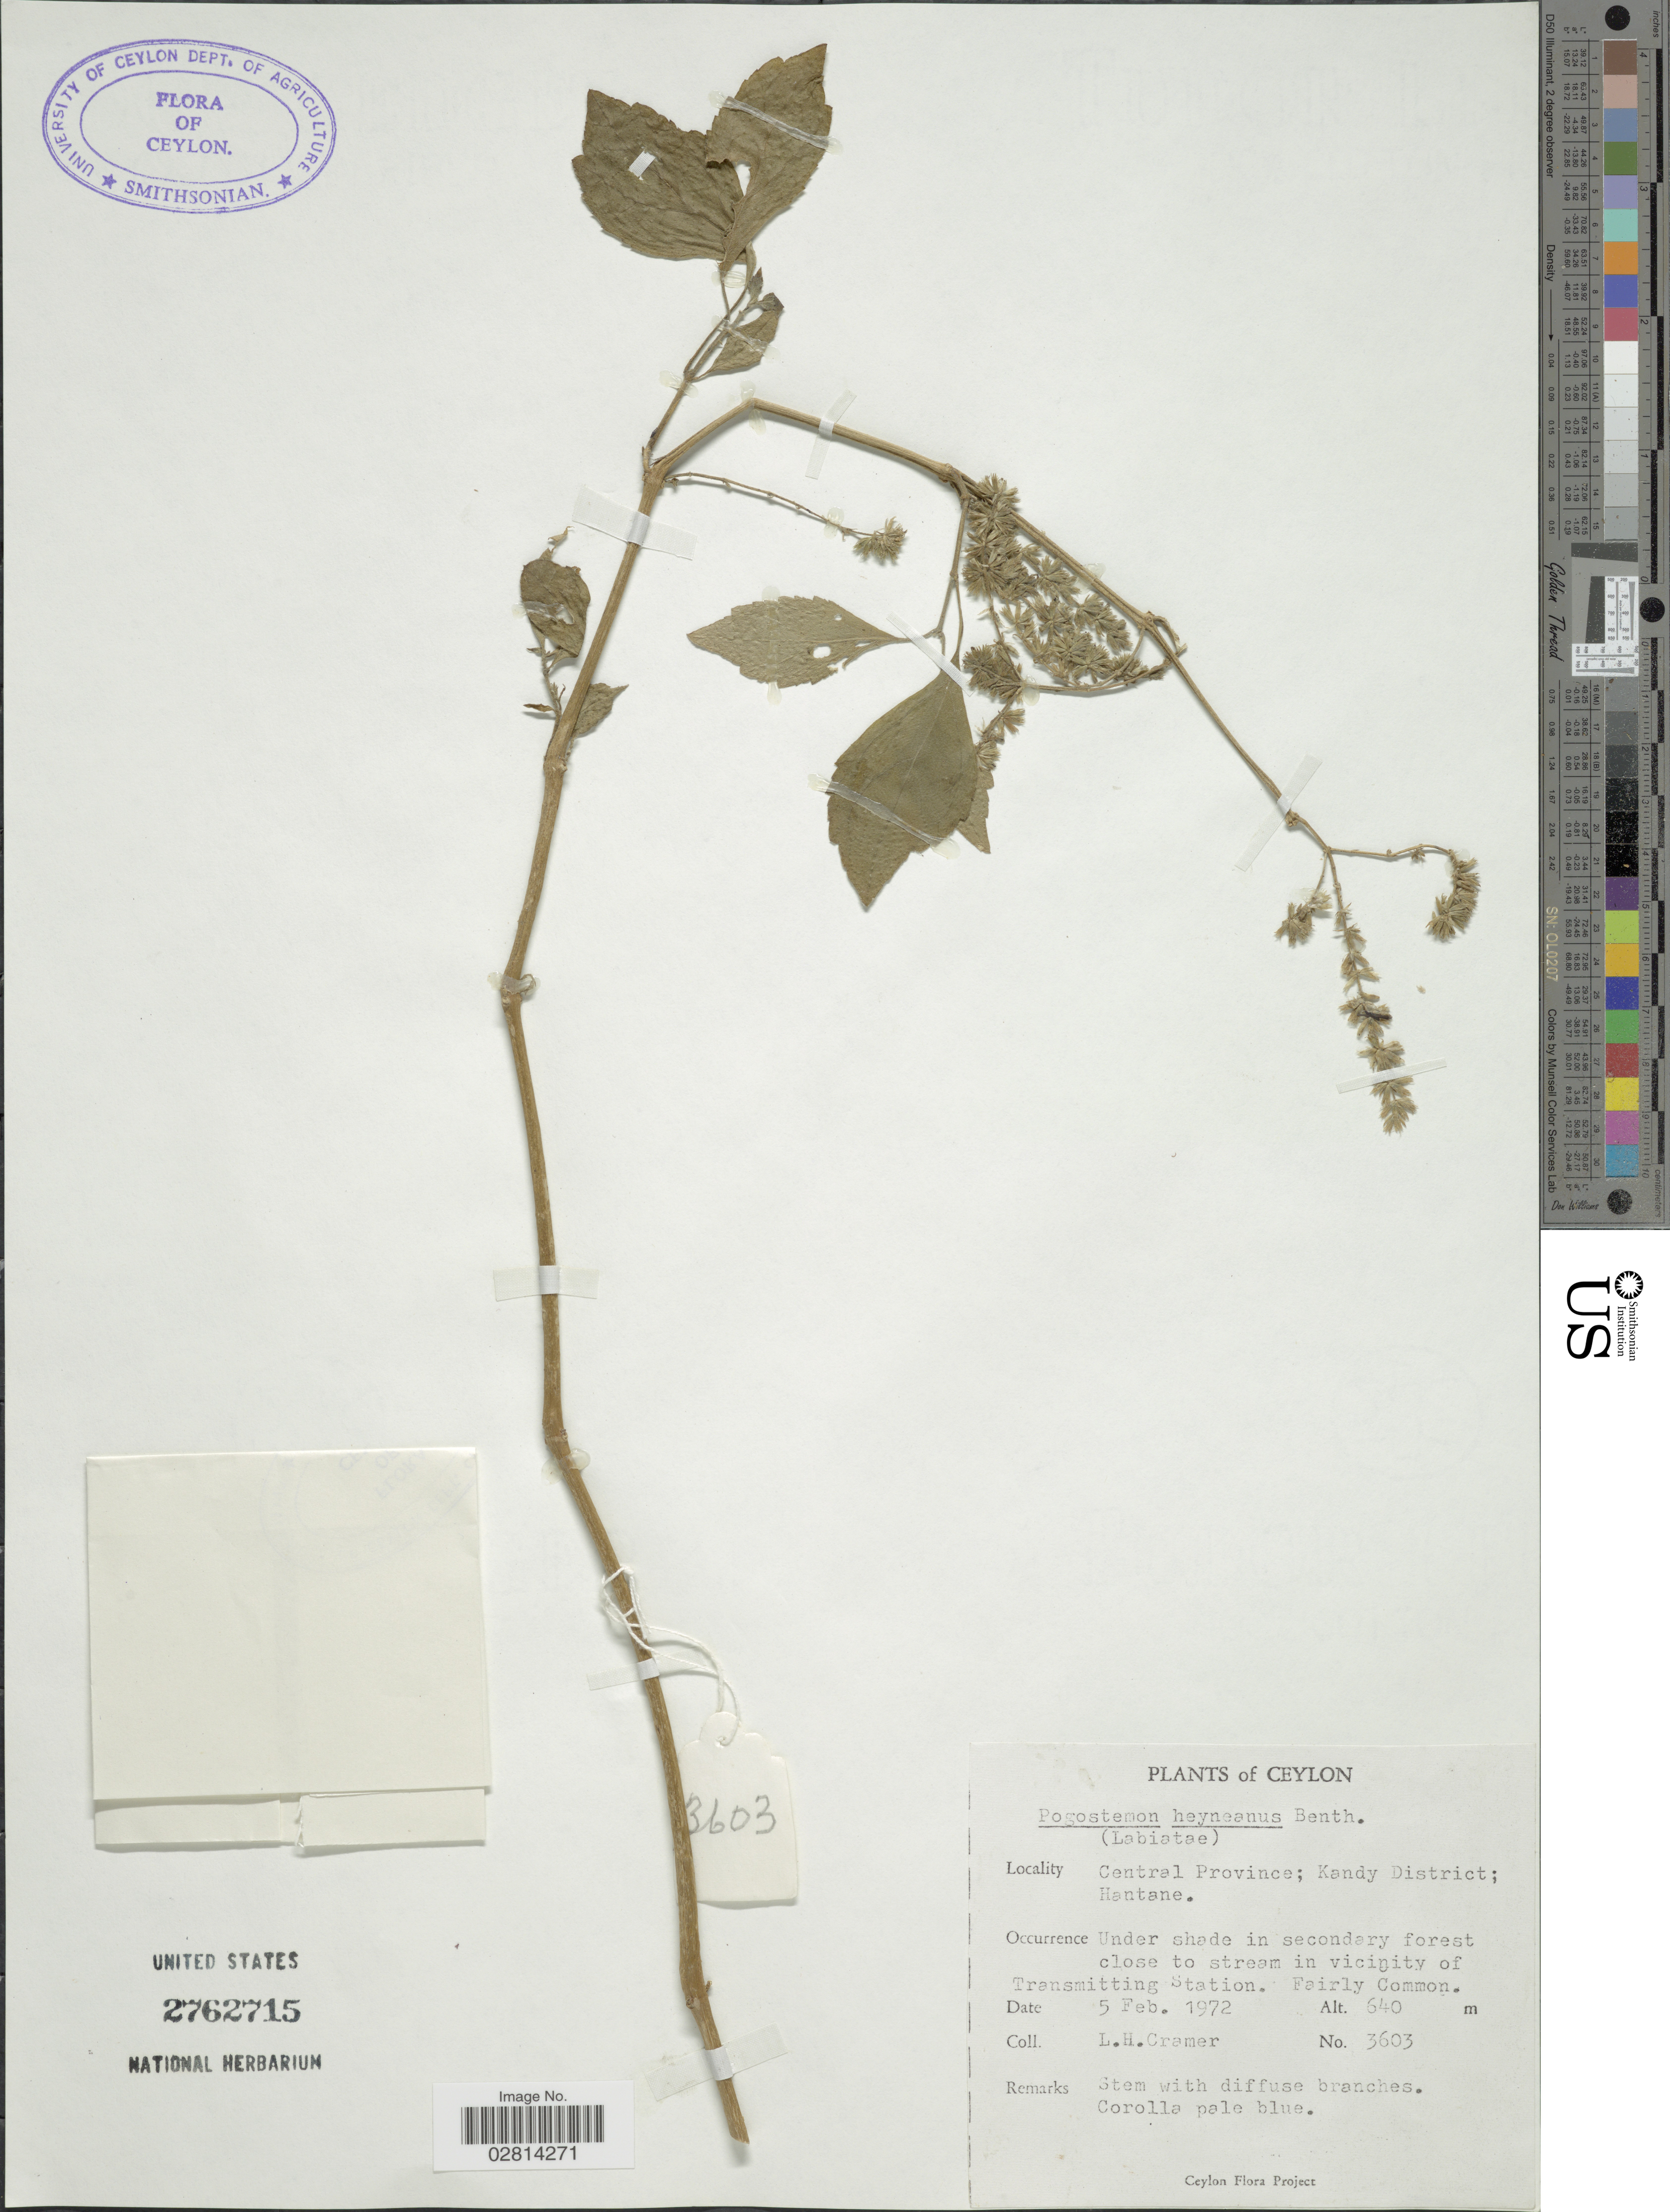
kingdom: Plantae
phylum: Tracheophyta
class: Magnoliopsida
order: Lamiales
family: Lamiaceae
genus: Pogostemon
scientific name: Pogostemon heyneanus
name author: Benth.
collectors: L. H. Cramer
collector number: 3603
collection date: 1972-02-05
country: Sri Lanka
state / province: Central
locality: Ceylon. Kandy District; Hantane. Under shade in secondary forest close to stream in vicinity of Transmitting Station.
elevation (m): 640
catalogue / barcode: US 2762715